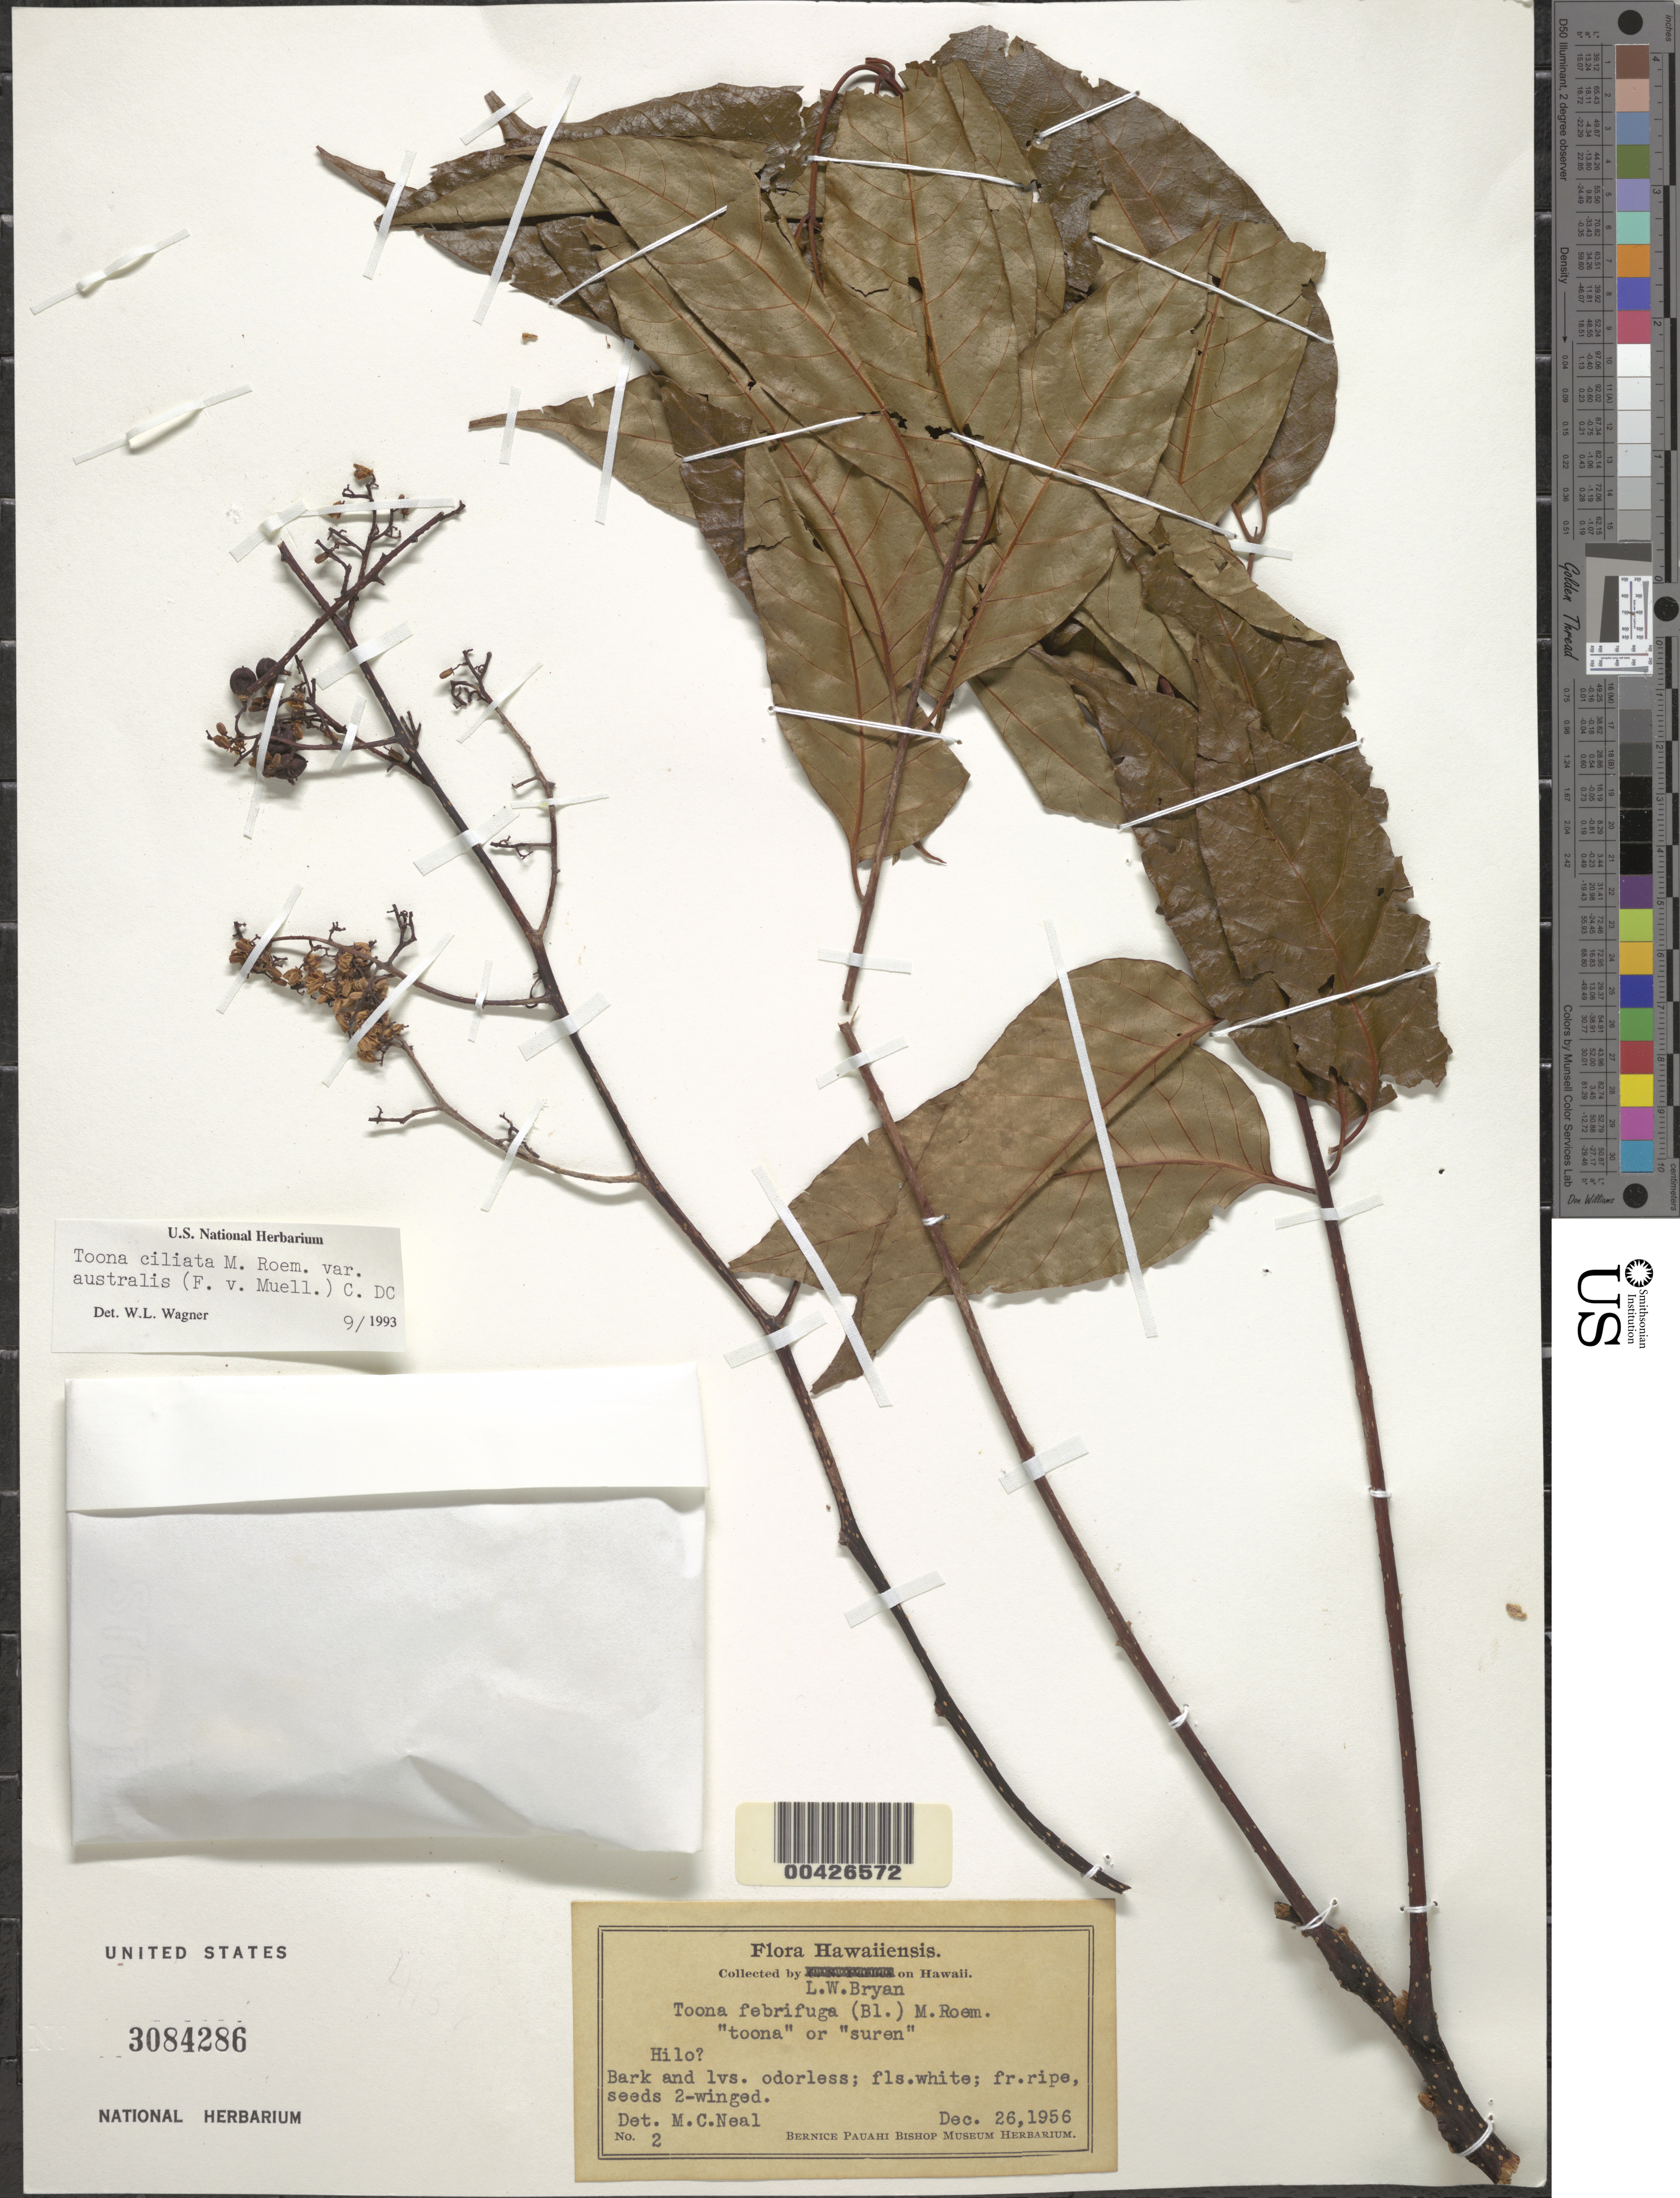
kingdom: Plantae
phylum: Tracheophyta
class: Magnoliopsida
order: Sapindales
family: Meliaceae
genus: Toona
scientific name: Toona ciliata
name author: M. Roem.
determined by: Strong, Mark T., (BOT), Smithsonian Institution - National Museum of Natural History (UNITED STATES)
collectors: L. Bryan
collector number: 2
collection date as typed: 26 Dec 1956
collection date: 1956-12-26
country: United States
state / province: Hawaii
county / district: Hawaii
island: Hawaii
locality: Hilo?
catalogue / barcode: US 3084286